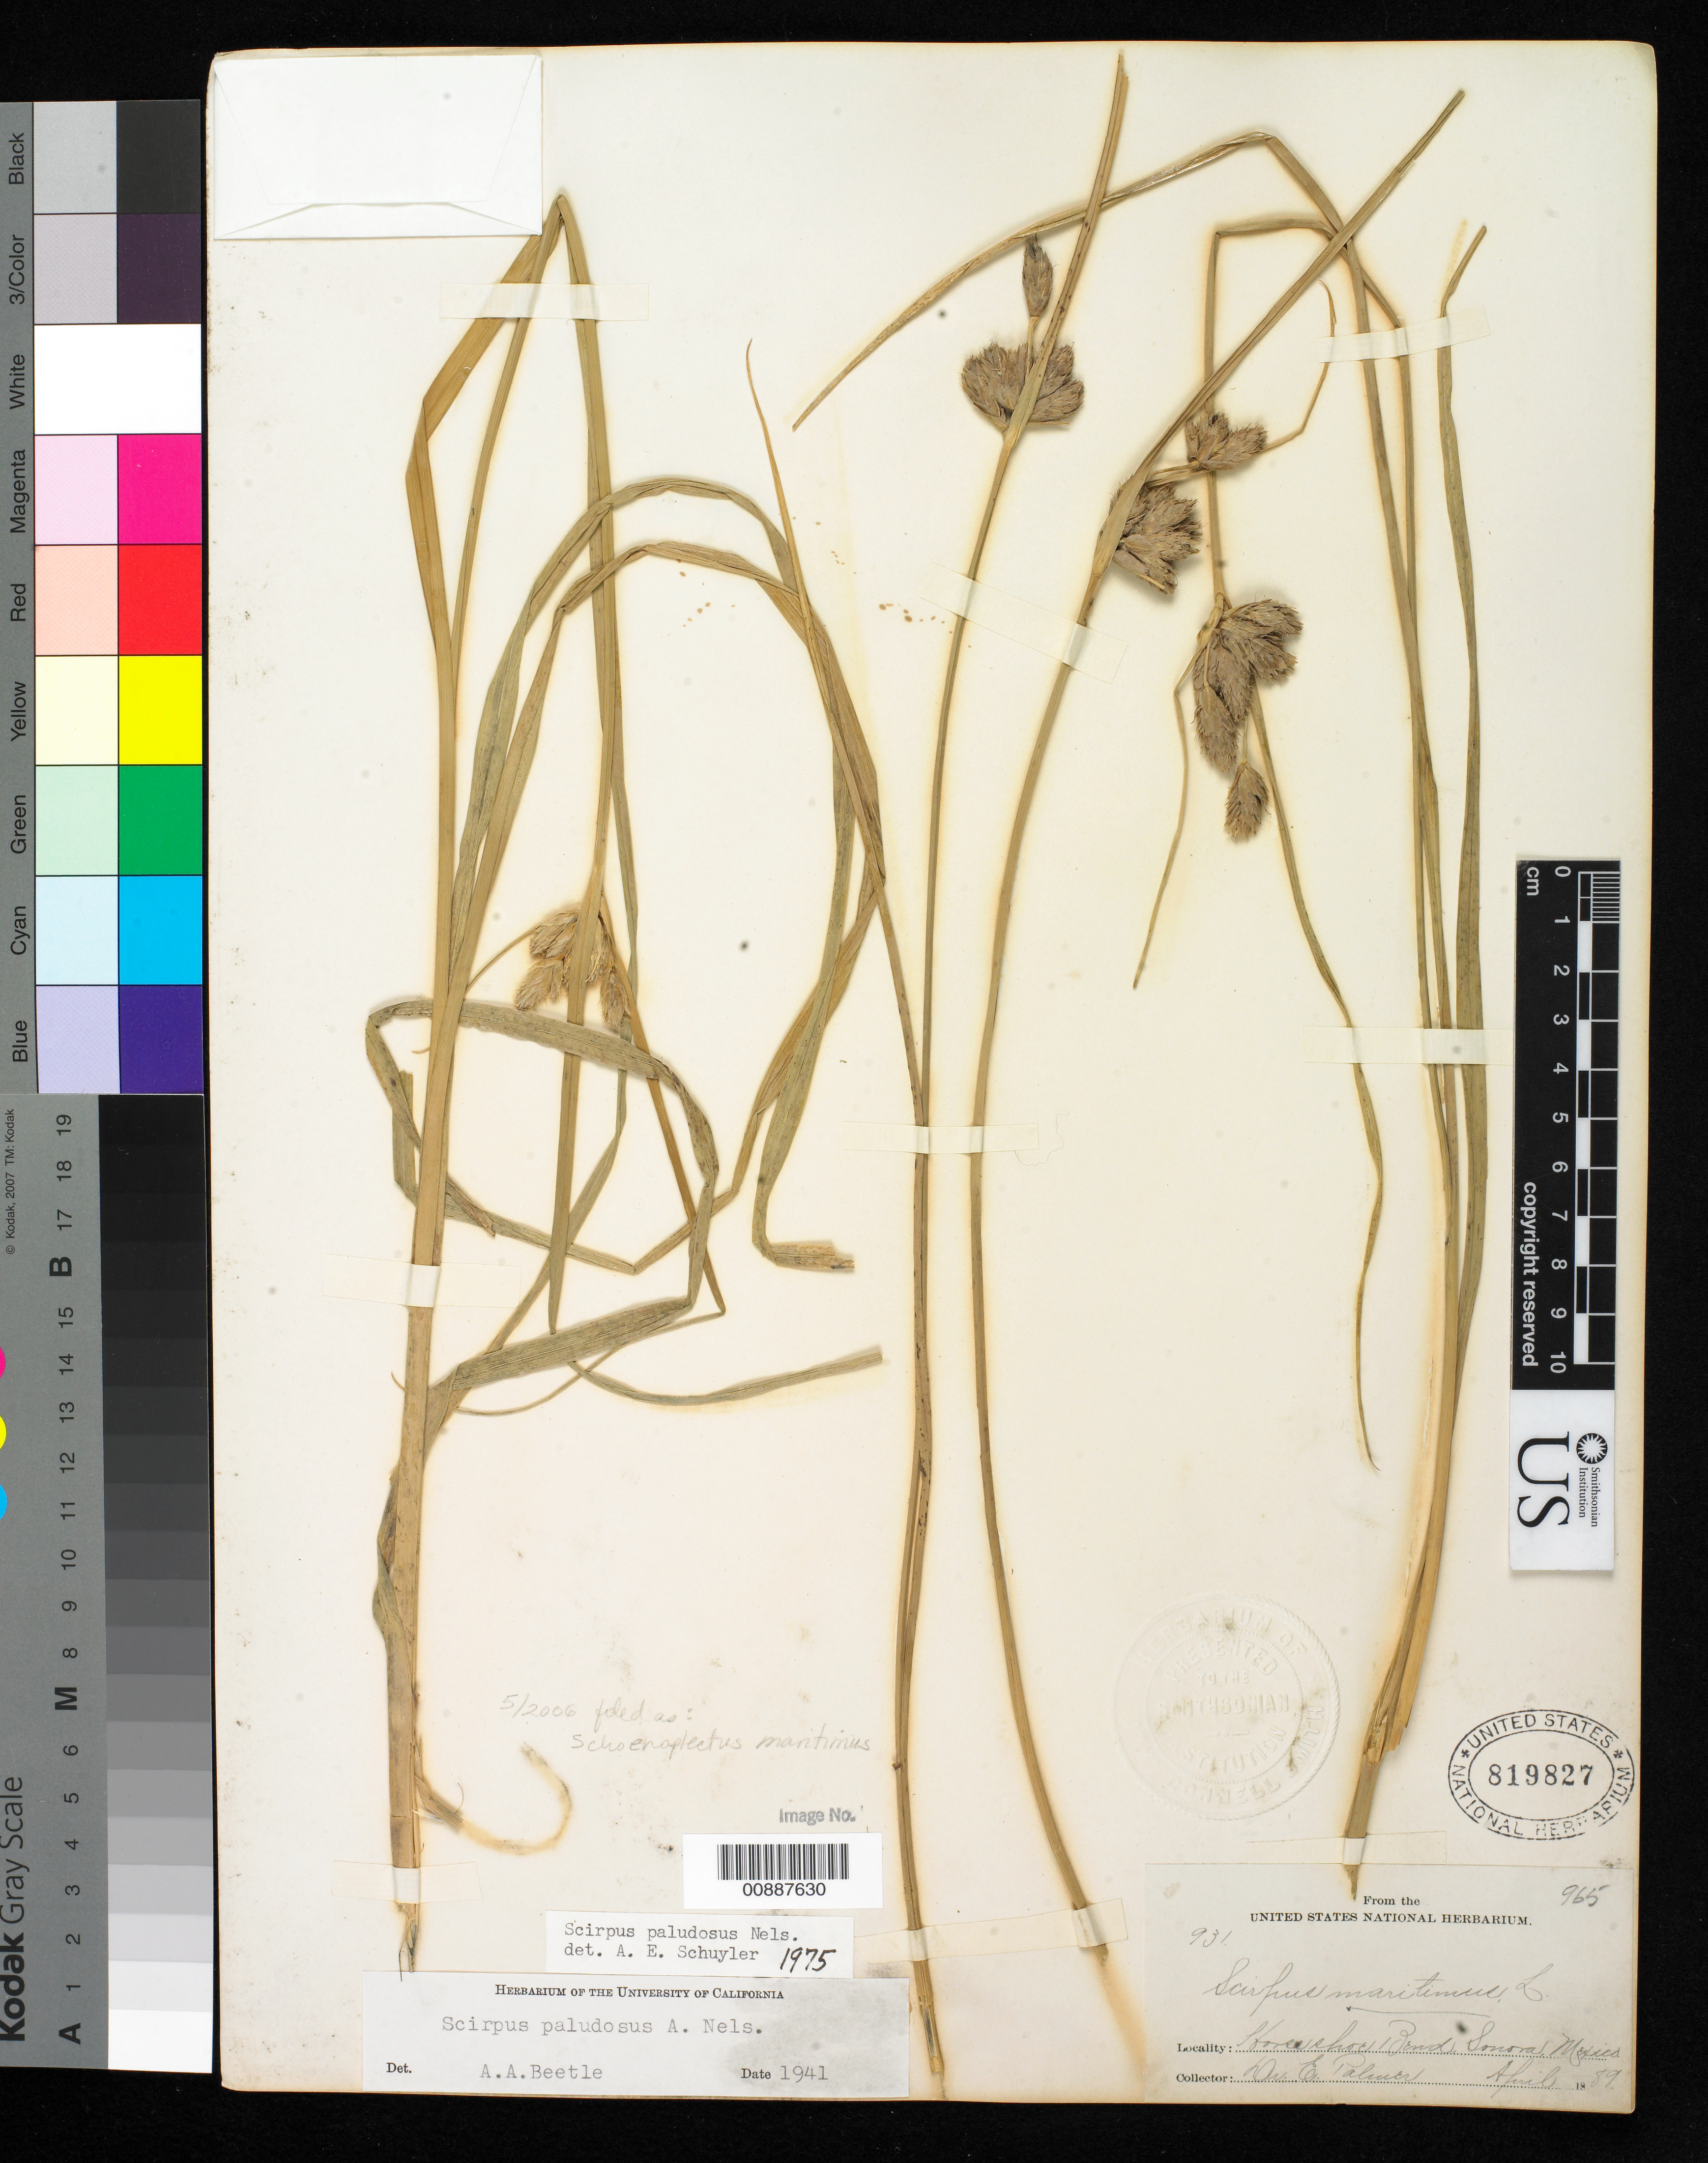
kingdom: Plantae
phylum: Tracheophyta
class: Liliopsida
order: Poales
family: Cyperaceae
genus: Bolboschoenus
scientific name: Bolboschoenus maritimus subsp. paludosus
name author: (A. Nelson) T. Koyama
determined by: Strong, M. T., (US), Smithsonian Institution - National Museum of Natural History (UNITED STATES)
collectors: E. Palmer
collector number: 931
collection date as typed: Apr 1889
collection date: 1889-04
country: Mexico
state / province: Sonora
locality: Horseshoe Bend, Sonora.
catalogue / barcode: US 819827